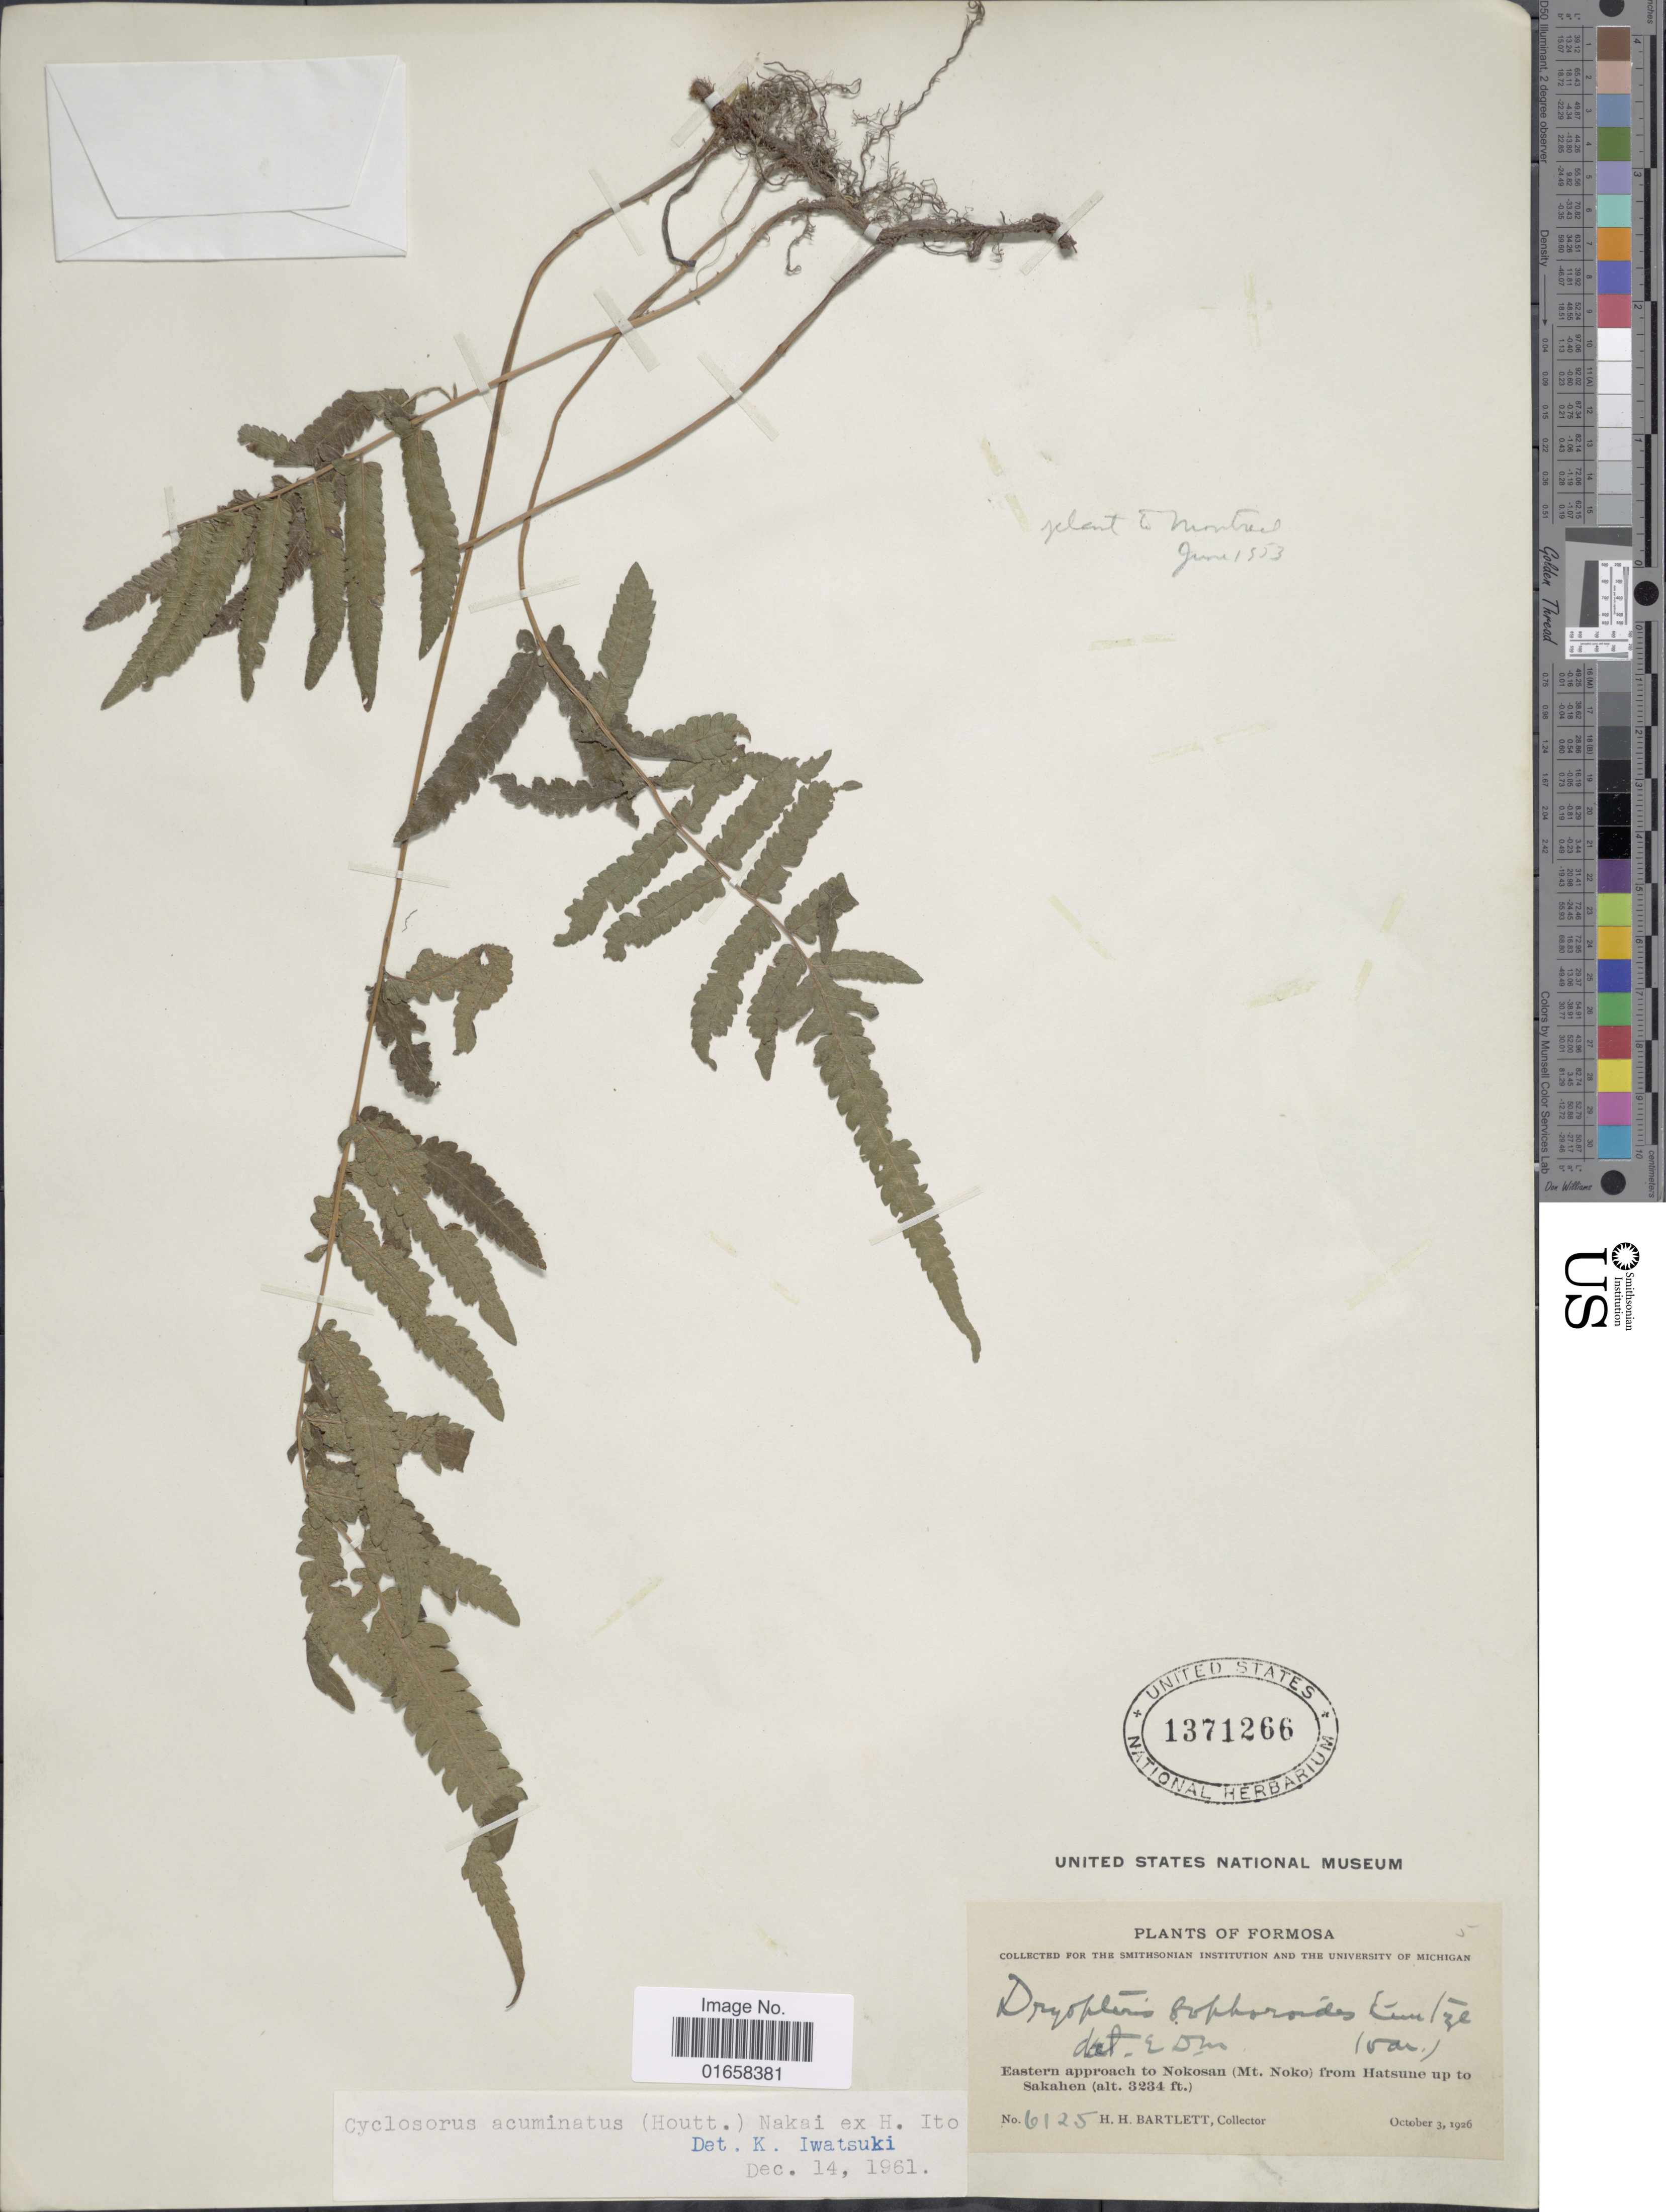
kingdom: Plantae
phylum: Tracheophyta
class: Polypodiopsida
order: Polypodiales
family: Thelypteridaceae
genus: Christella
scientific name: Christella acuminata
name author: (Houtt.) H. Lév.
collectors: H. H. Bartlett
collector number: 6125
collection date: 1926-10-03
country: Taiwan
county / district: Hualien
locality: Formosa. Eastern approach to Nokosan (Mt. Noko) from hatsune up to Sakahen.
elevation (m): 986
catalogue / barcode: US 1371266